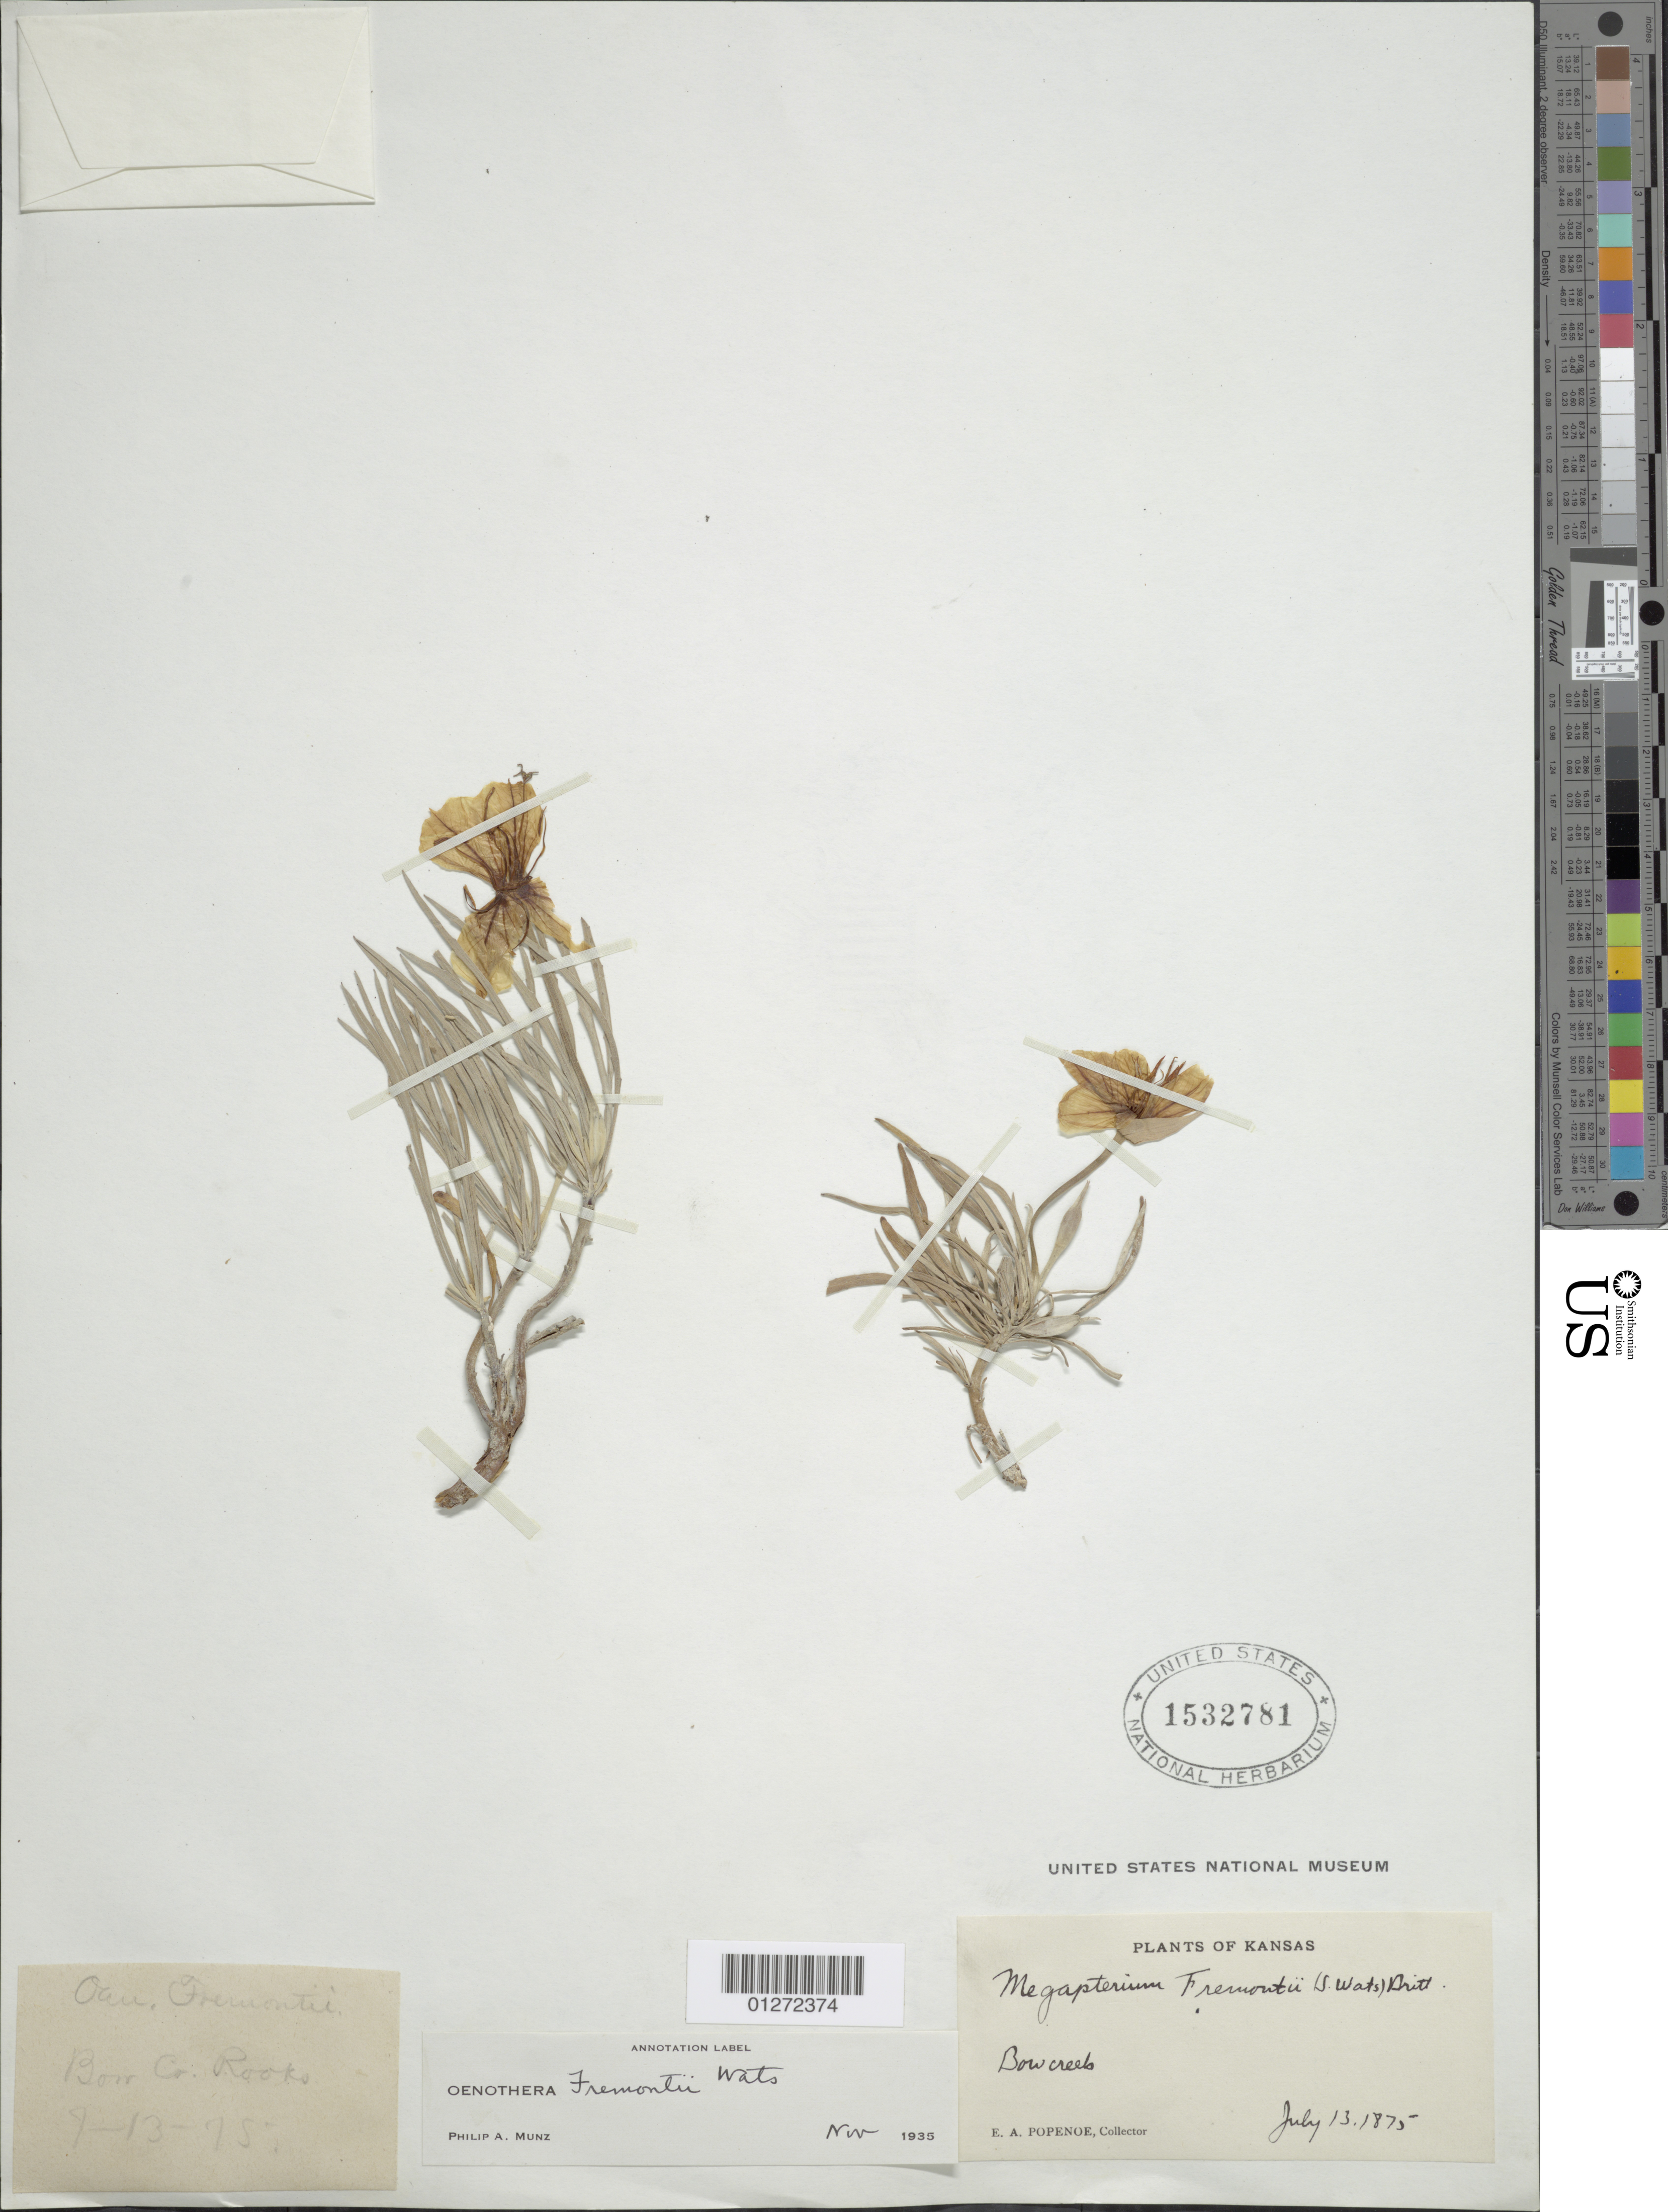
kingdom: Plantae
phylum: Tracheophyta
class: Magnoliopsida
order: Myrtales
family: Onagraceae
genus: Oenothera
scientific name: Oenothera macrocarpa subsp. fremontii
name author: (S. Watson) W.L. Wagner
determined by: Wagner, W. L., (BOT), Smithsonian Institution - National Museum of Natural History (UNITED STATES)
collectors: E. A. Popenoe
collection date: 1875-07-13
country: United States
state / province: Kansas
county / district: Rooks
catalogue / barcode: US 1532781